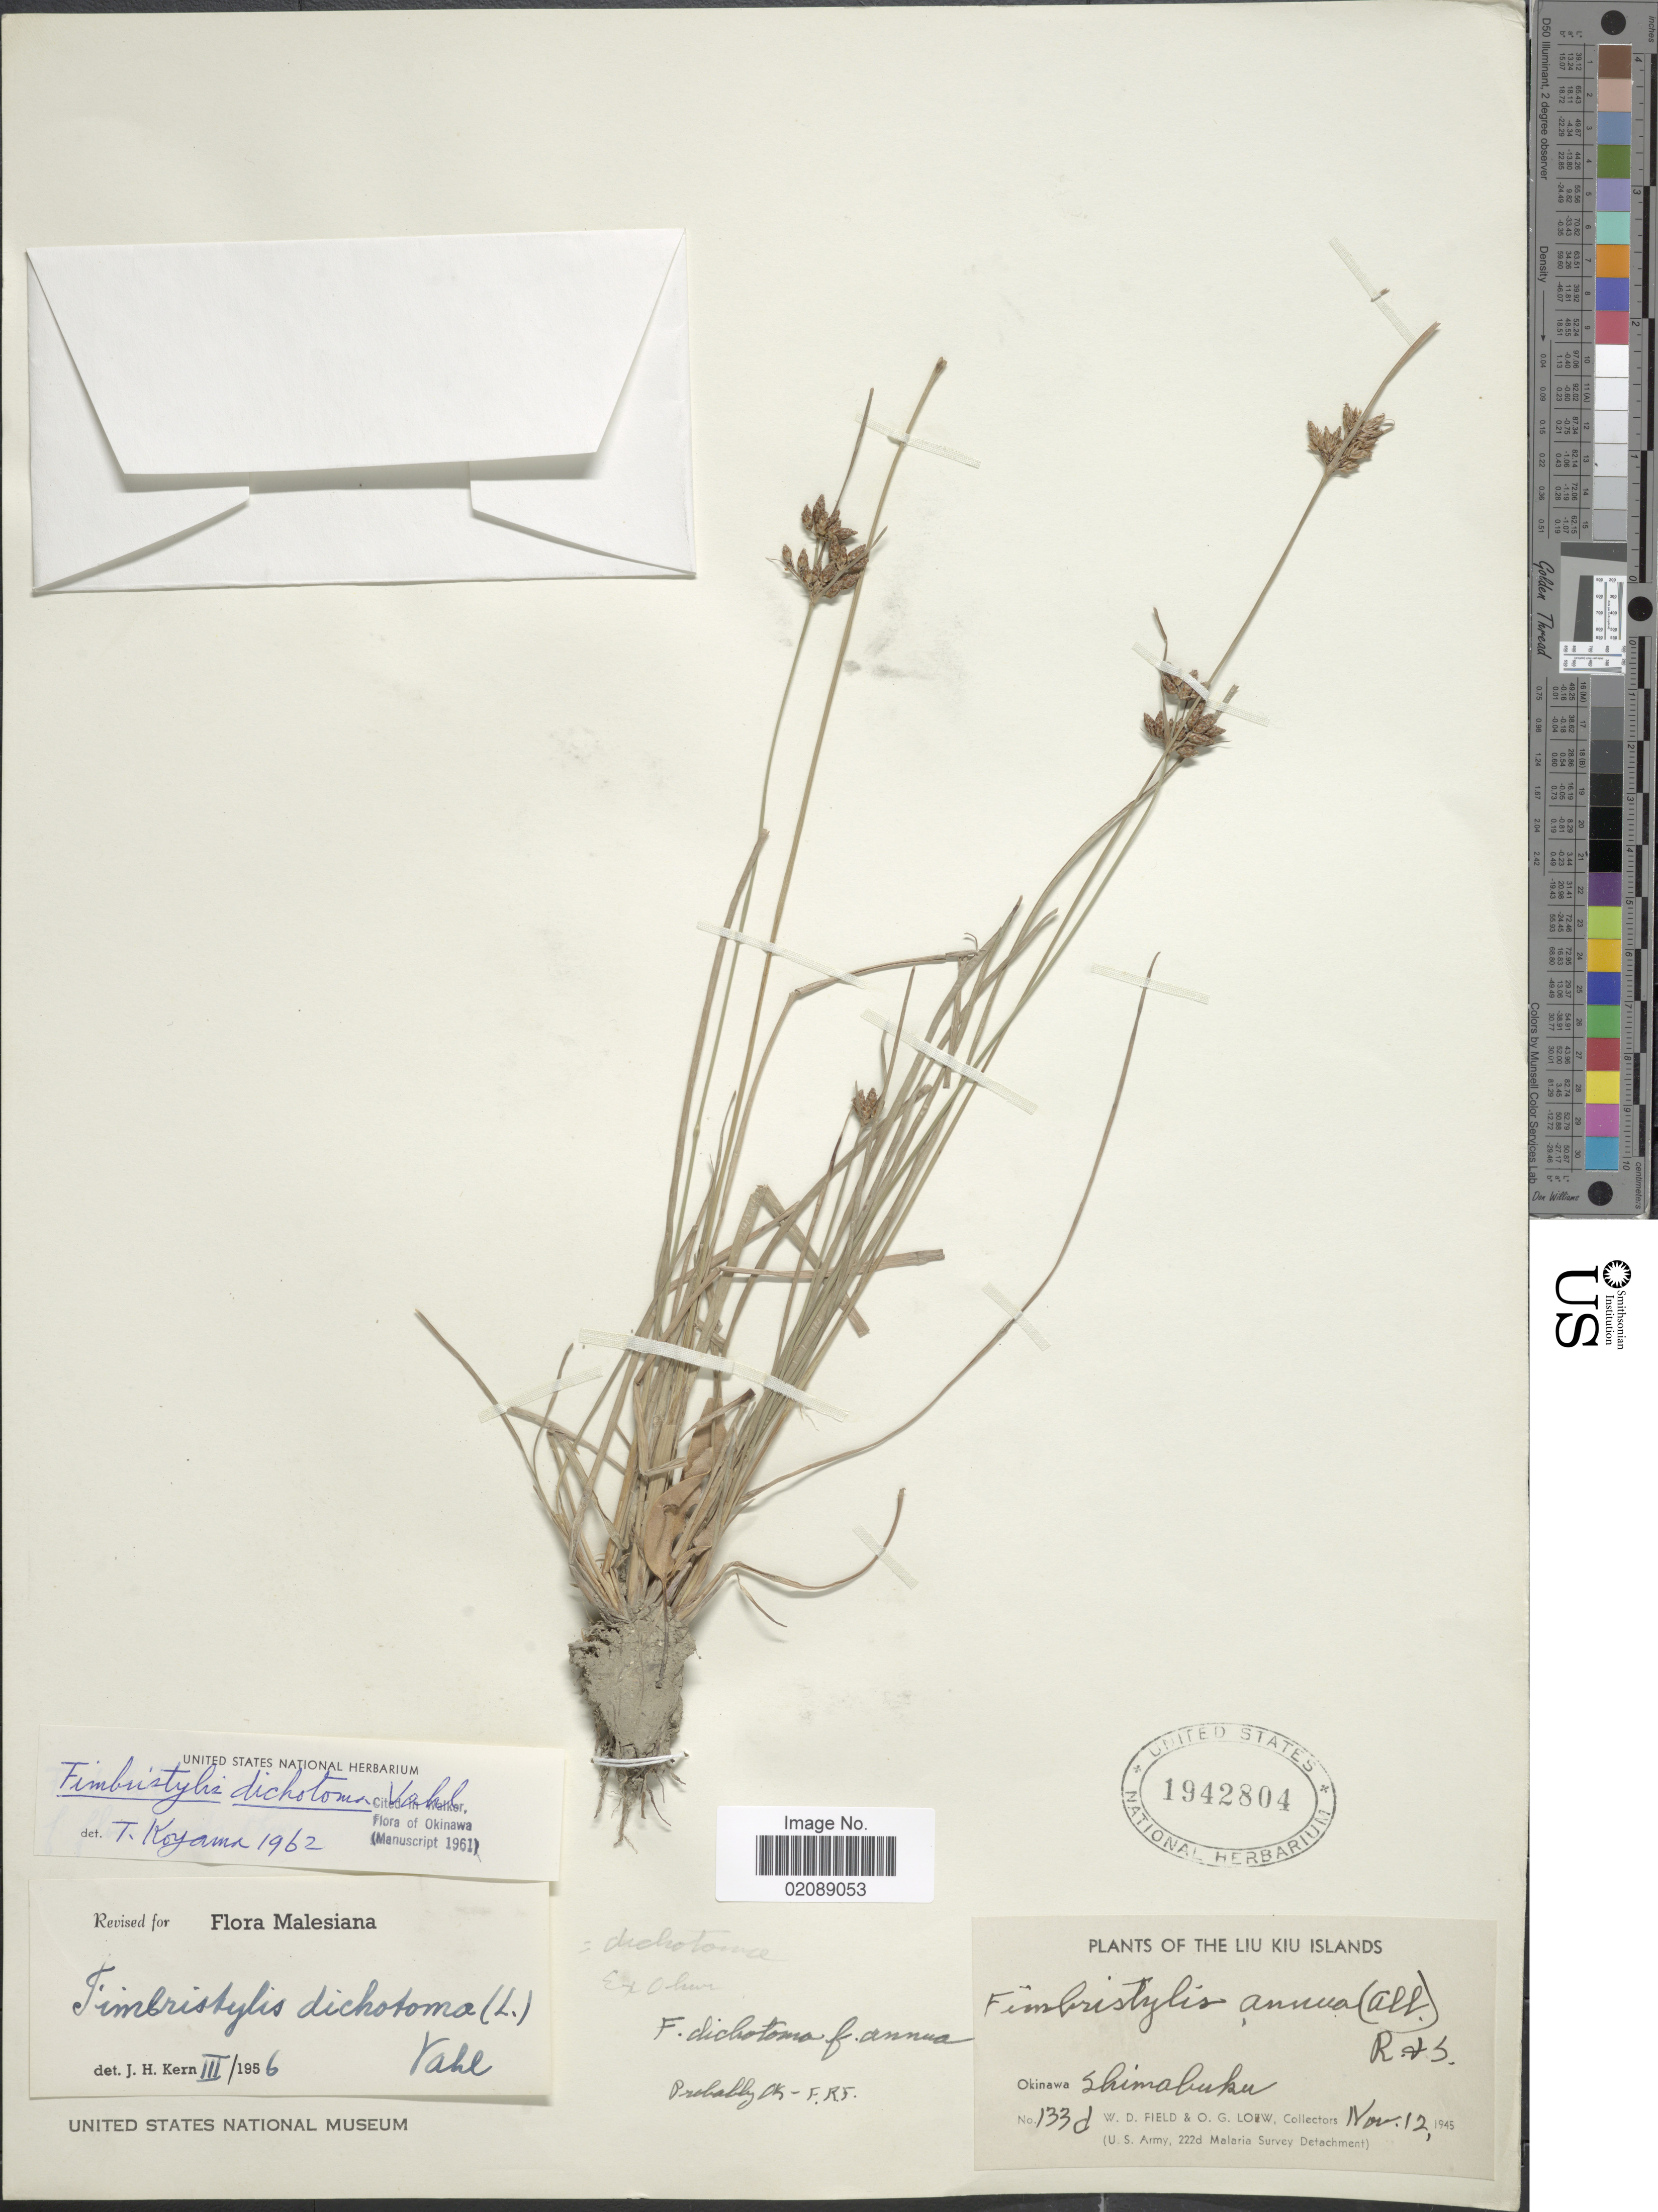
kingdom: Plantae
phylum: Tracheophyta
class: Liliopsida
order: Poales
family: Cyperaceae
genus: Fimbristylis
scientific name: Fimbristylis dichotoma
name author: (L.) Vahl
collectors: W. D. Field & O. G. Loew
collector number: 133d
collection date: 1945-11-12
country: Japan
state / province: Okinawa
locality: The Liu Kiu Islands, Shimaluku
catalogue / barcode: US 1942804